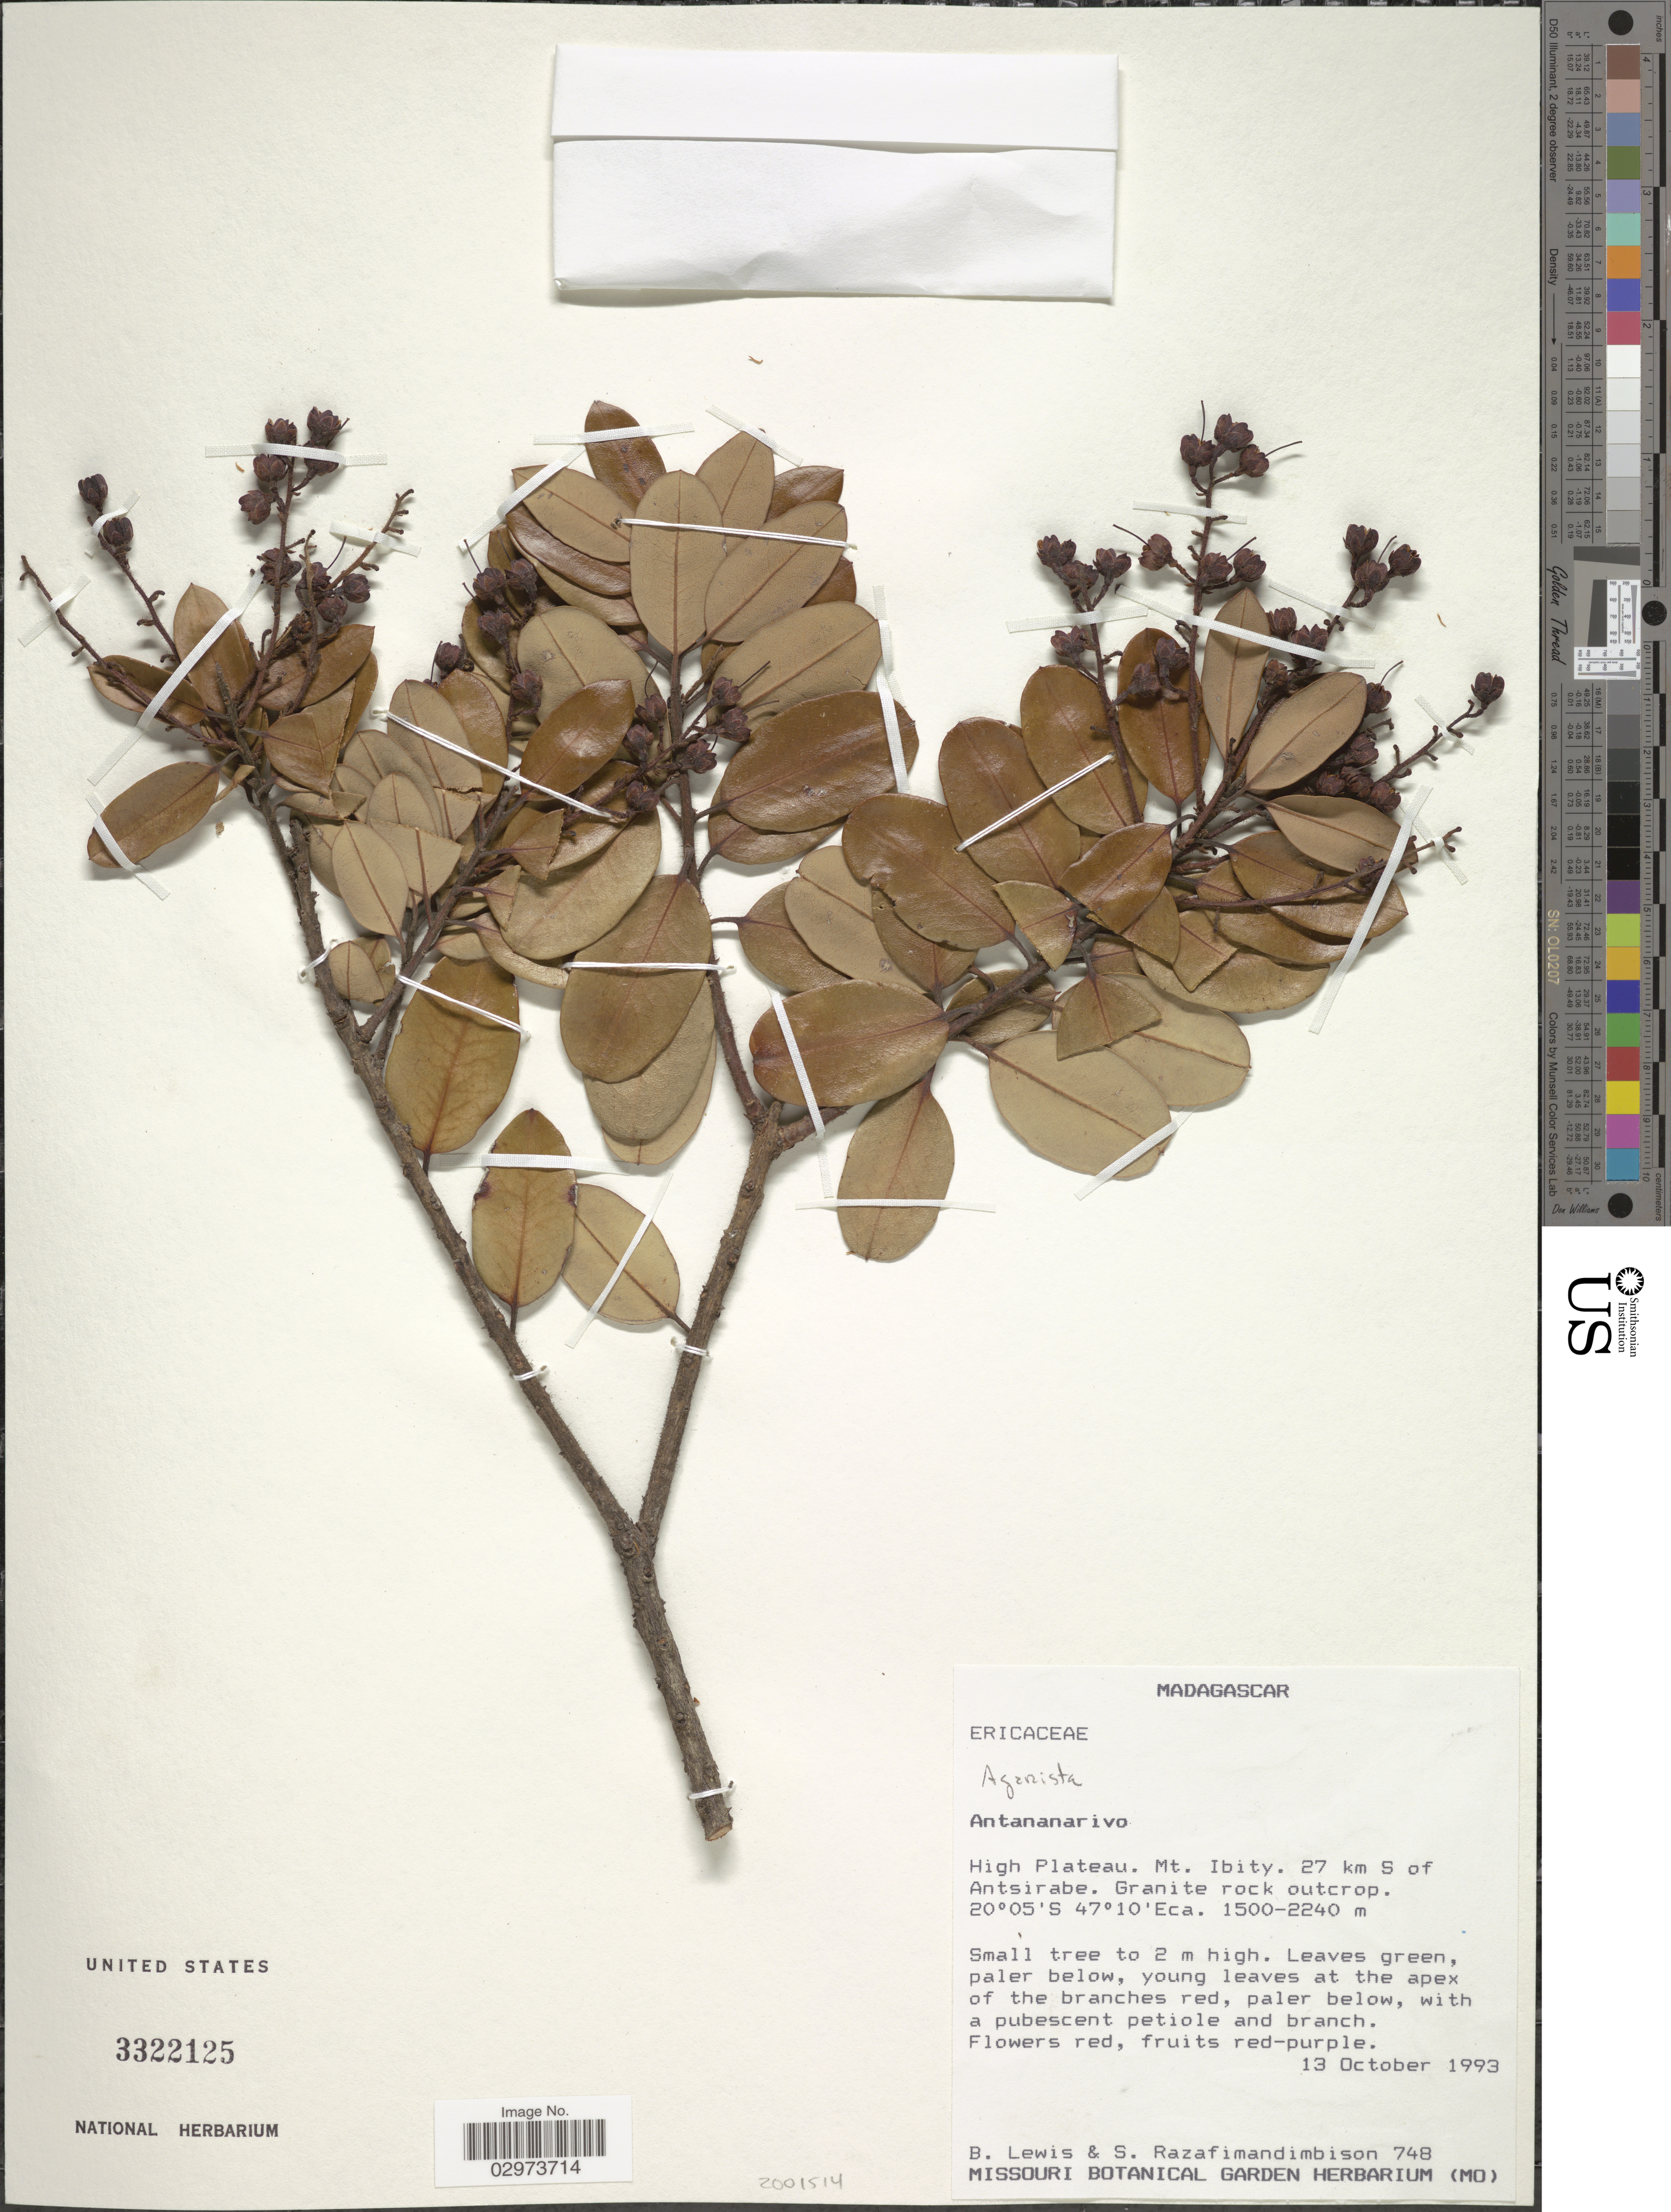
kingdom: Plantae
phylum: Tracheophyta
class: Magnoliopsida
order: Ericales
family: Ericaceae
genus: Agarista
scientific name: Agarista sp.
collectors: B. Lewis & S. G. Razafimandimbison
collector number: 748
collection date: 1993-10-13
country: Madagascar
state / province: Vakinankaratra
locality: High Plateau. Mt. Ibity. 27 km S of Antsirabe.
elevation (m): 1500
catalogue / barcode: US 3322125